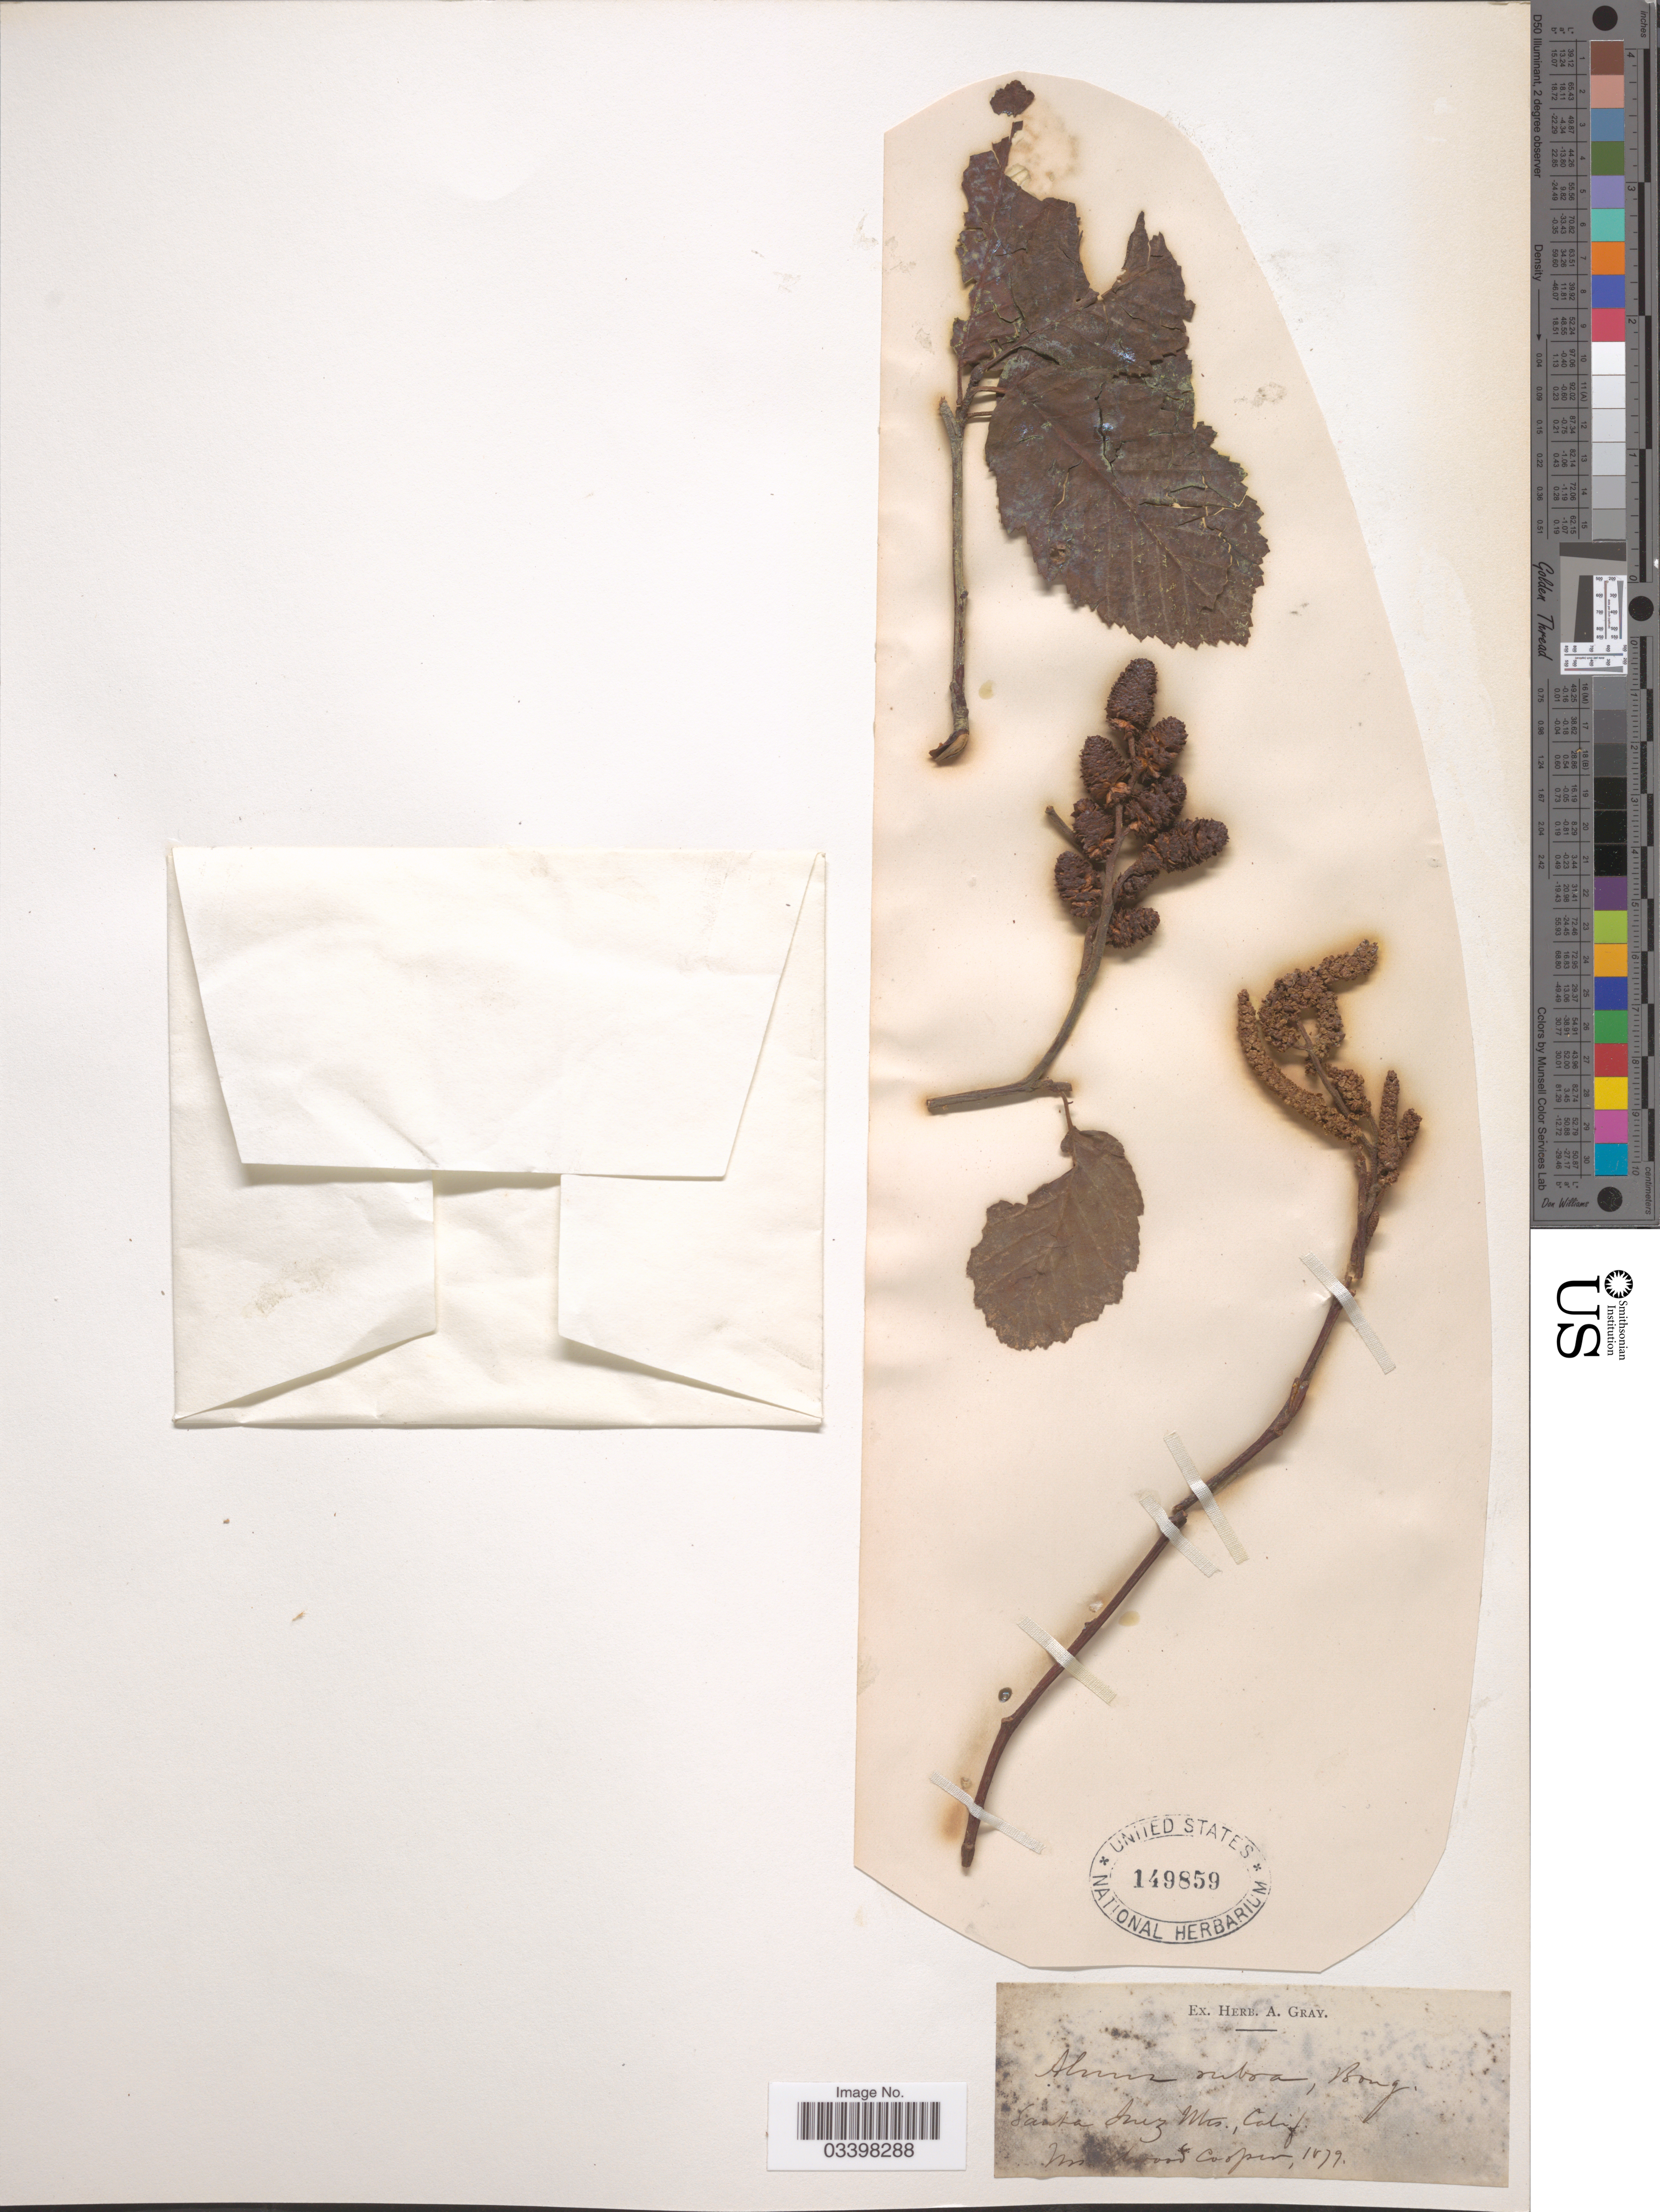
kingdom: Plantae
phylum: Tracheophyta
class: Magnoliopsida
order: Fagales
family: Betulaceae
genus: Alnus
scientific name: Alnus rubra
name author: Bong.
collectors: -. Cooper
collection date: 1879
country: United States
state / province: California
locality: Santa Cruz Mts.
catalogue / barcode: US 149859